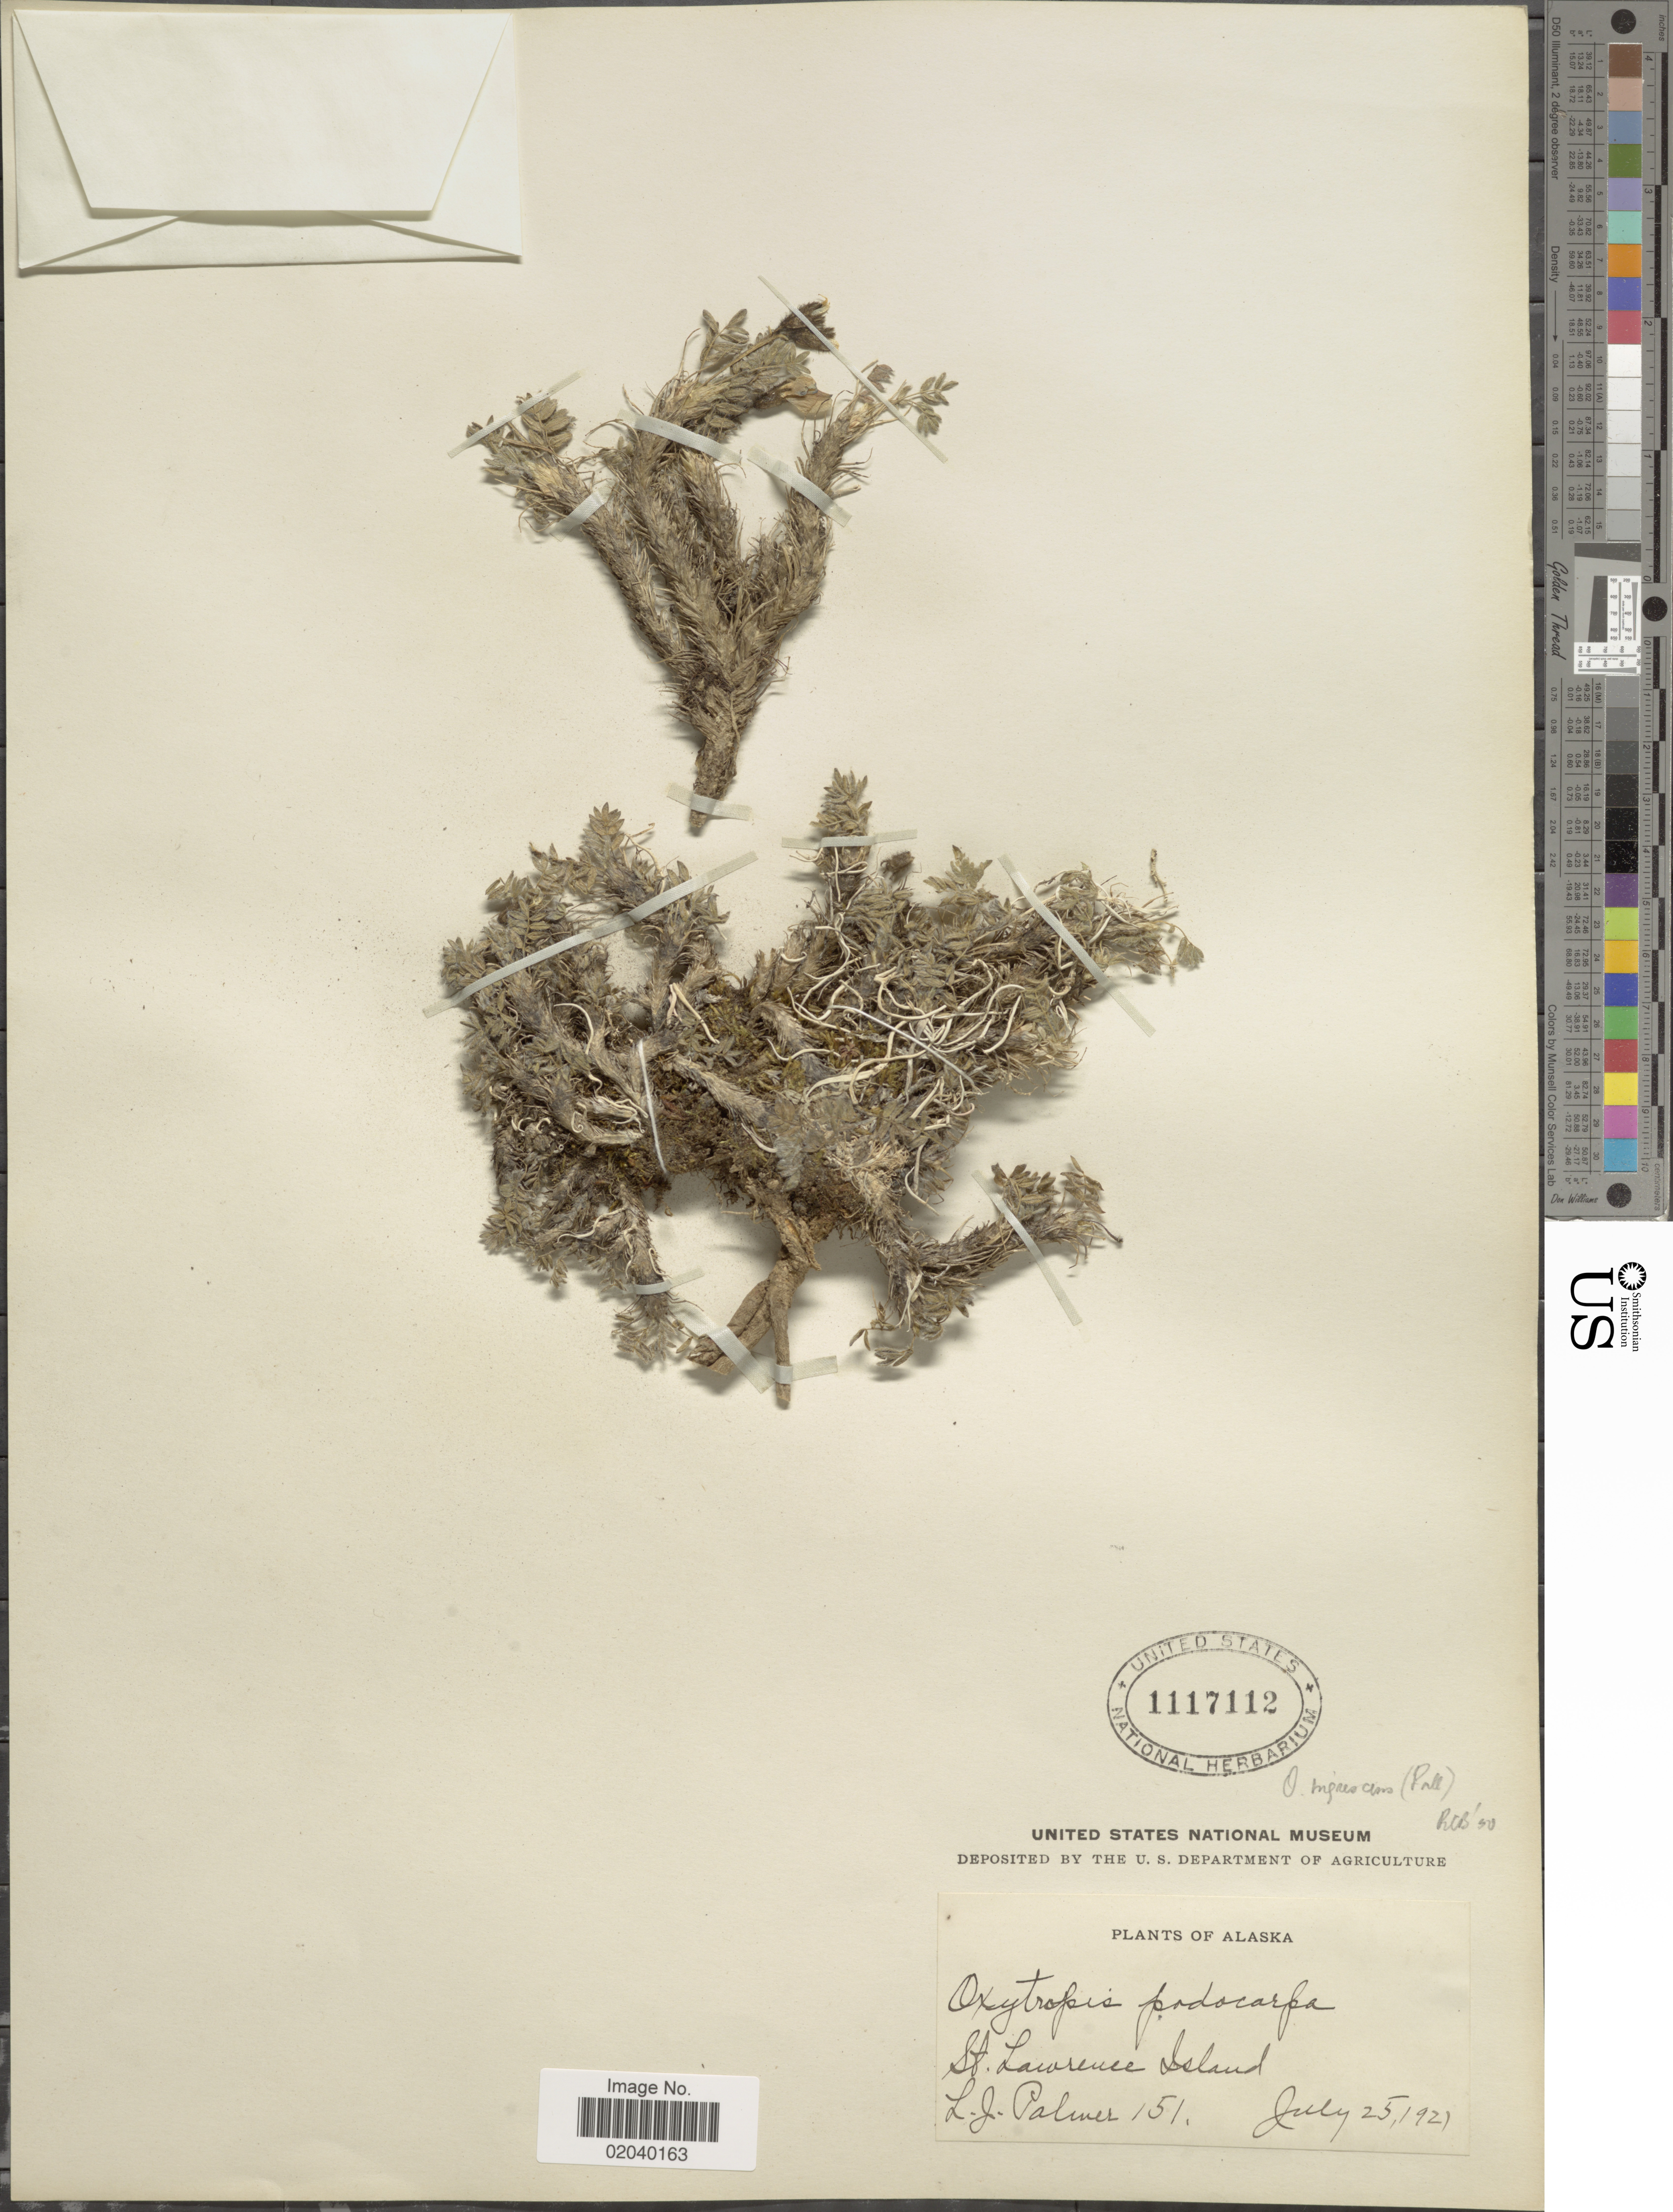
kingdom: Plantae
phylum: Tracheophyta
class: Magnoliopsida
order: Fabales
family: Fabaceae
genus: Oxytropis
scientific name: Oxytropis nigrescens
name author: (Pall.) Fisch. ex DC.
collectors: L. J. Palmer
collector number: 151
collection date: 1921-07-25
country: United States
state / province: Alaska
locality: St. Lawrence Island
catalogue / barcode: US 1117112